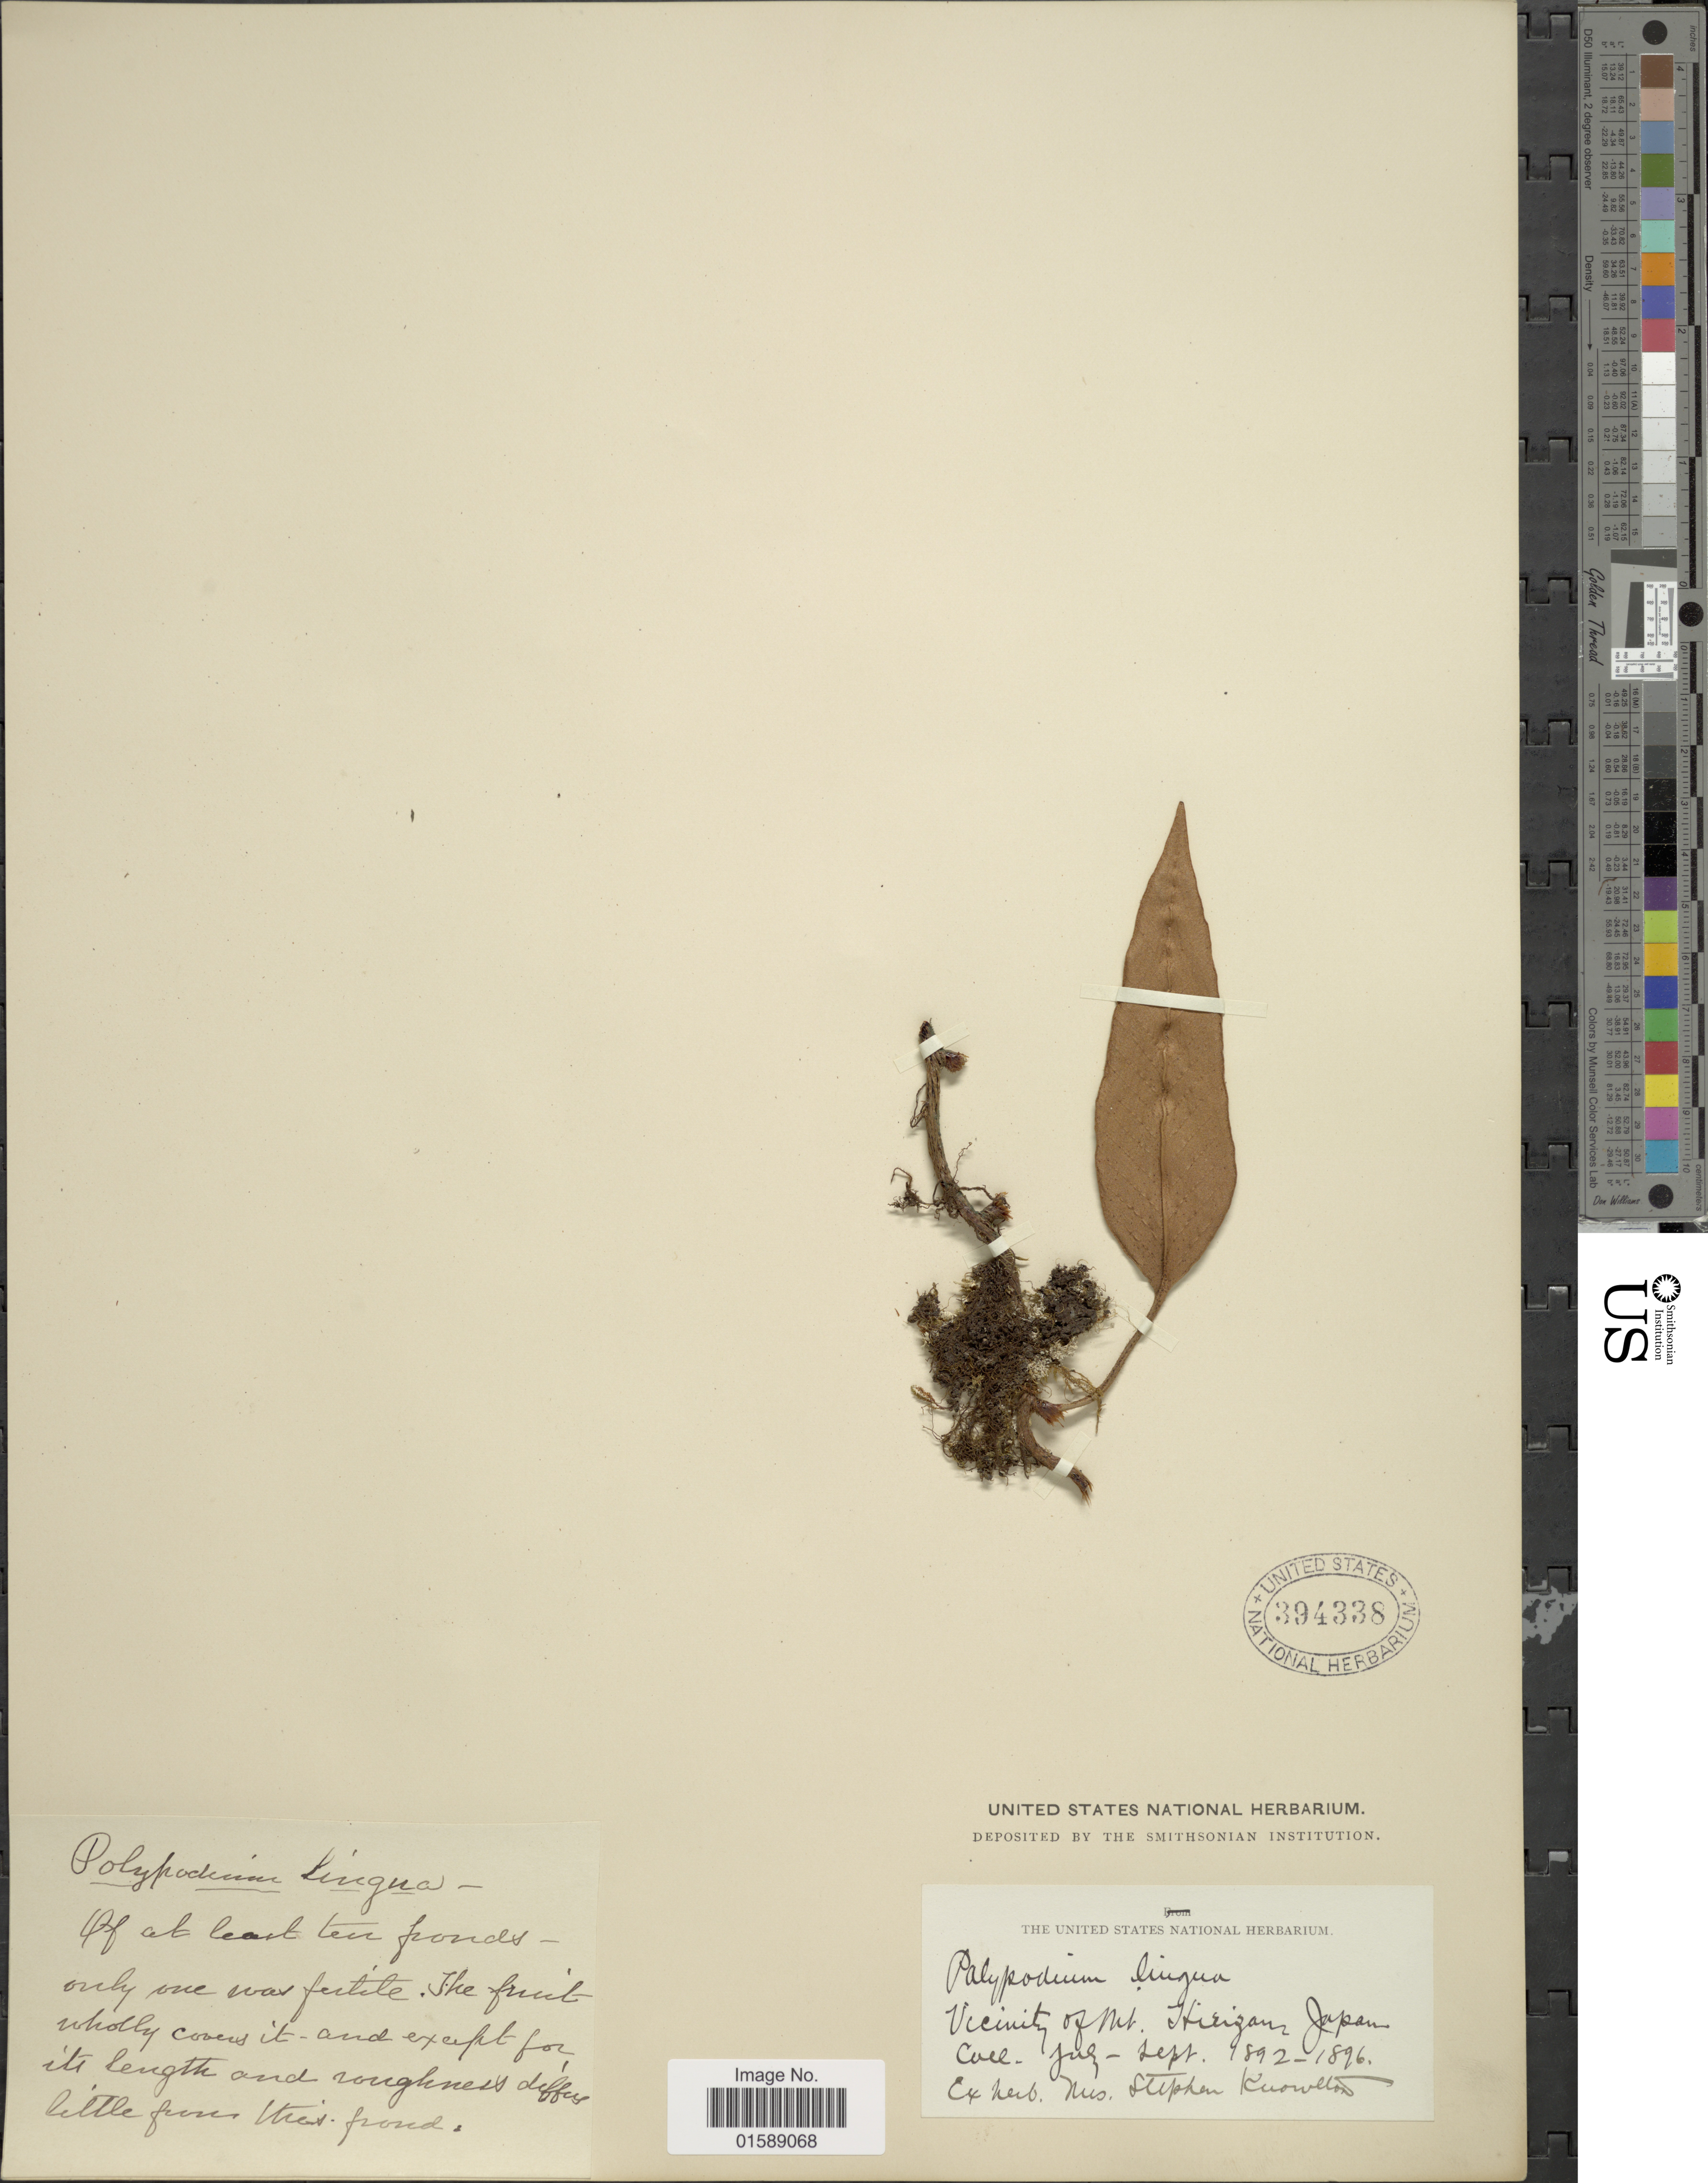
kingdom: Plantae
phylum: Tracheophyta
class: Polypodiopsida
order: Polypodiales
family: Polypodiaceae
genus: Pyrrosia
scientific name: Pyrrosia lingua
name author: (Thurb.) Farw.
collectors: ex Herb. Mrs. Stephen Knowlton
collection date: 1892-07/1896-09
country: Japan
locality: Vicinity of Mt. Hieizan.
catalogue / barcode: US 394338